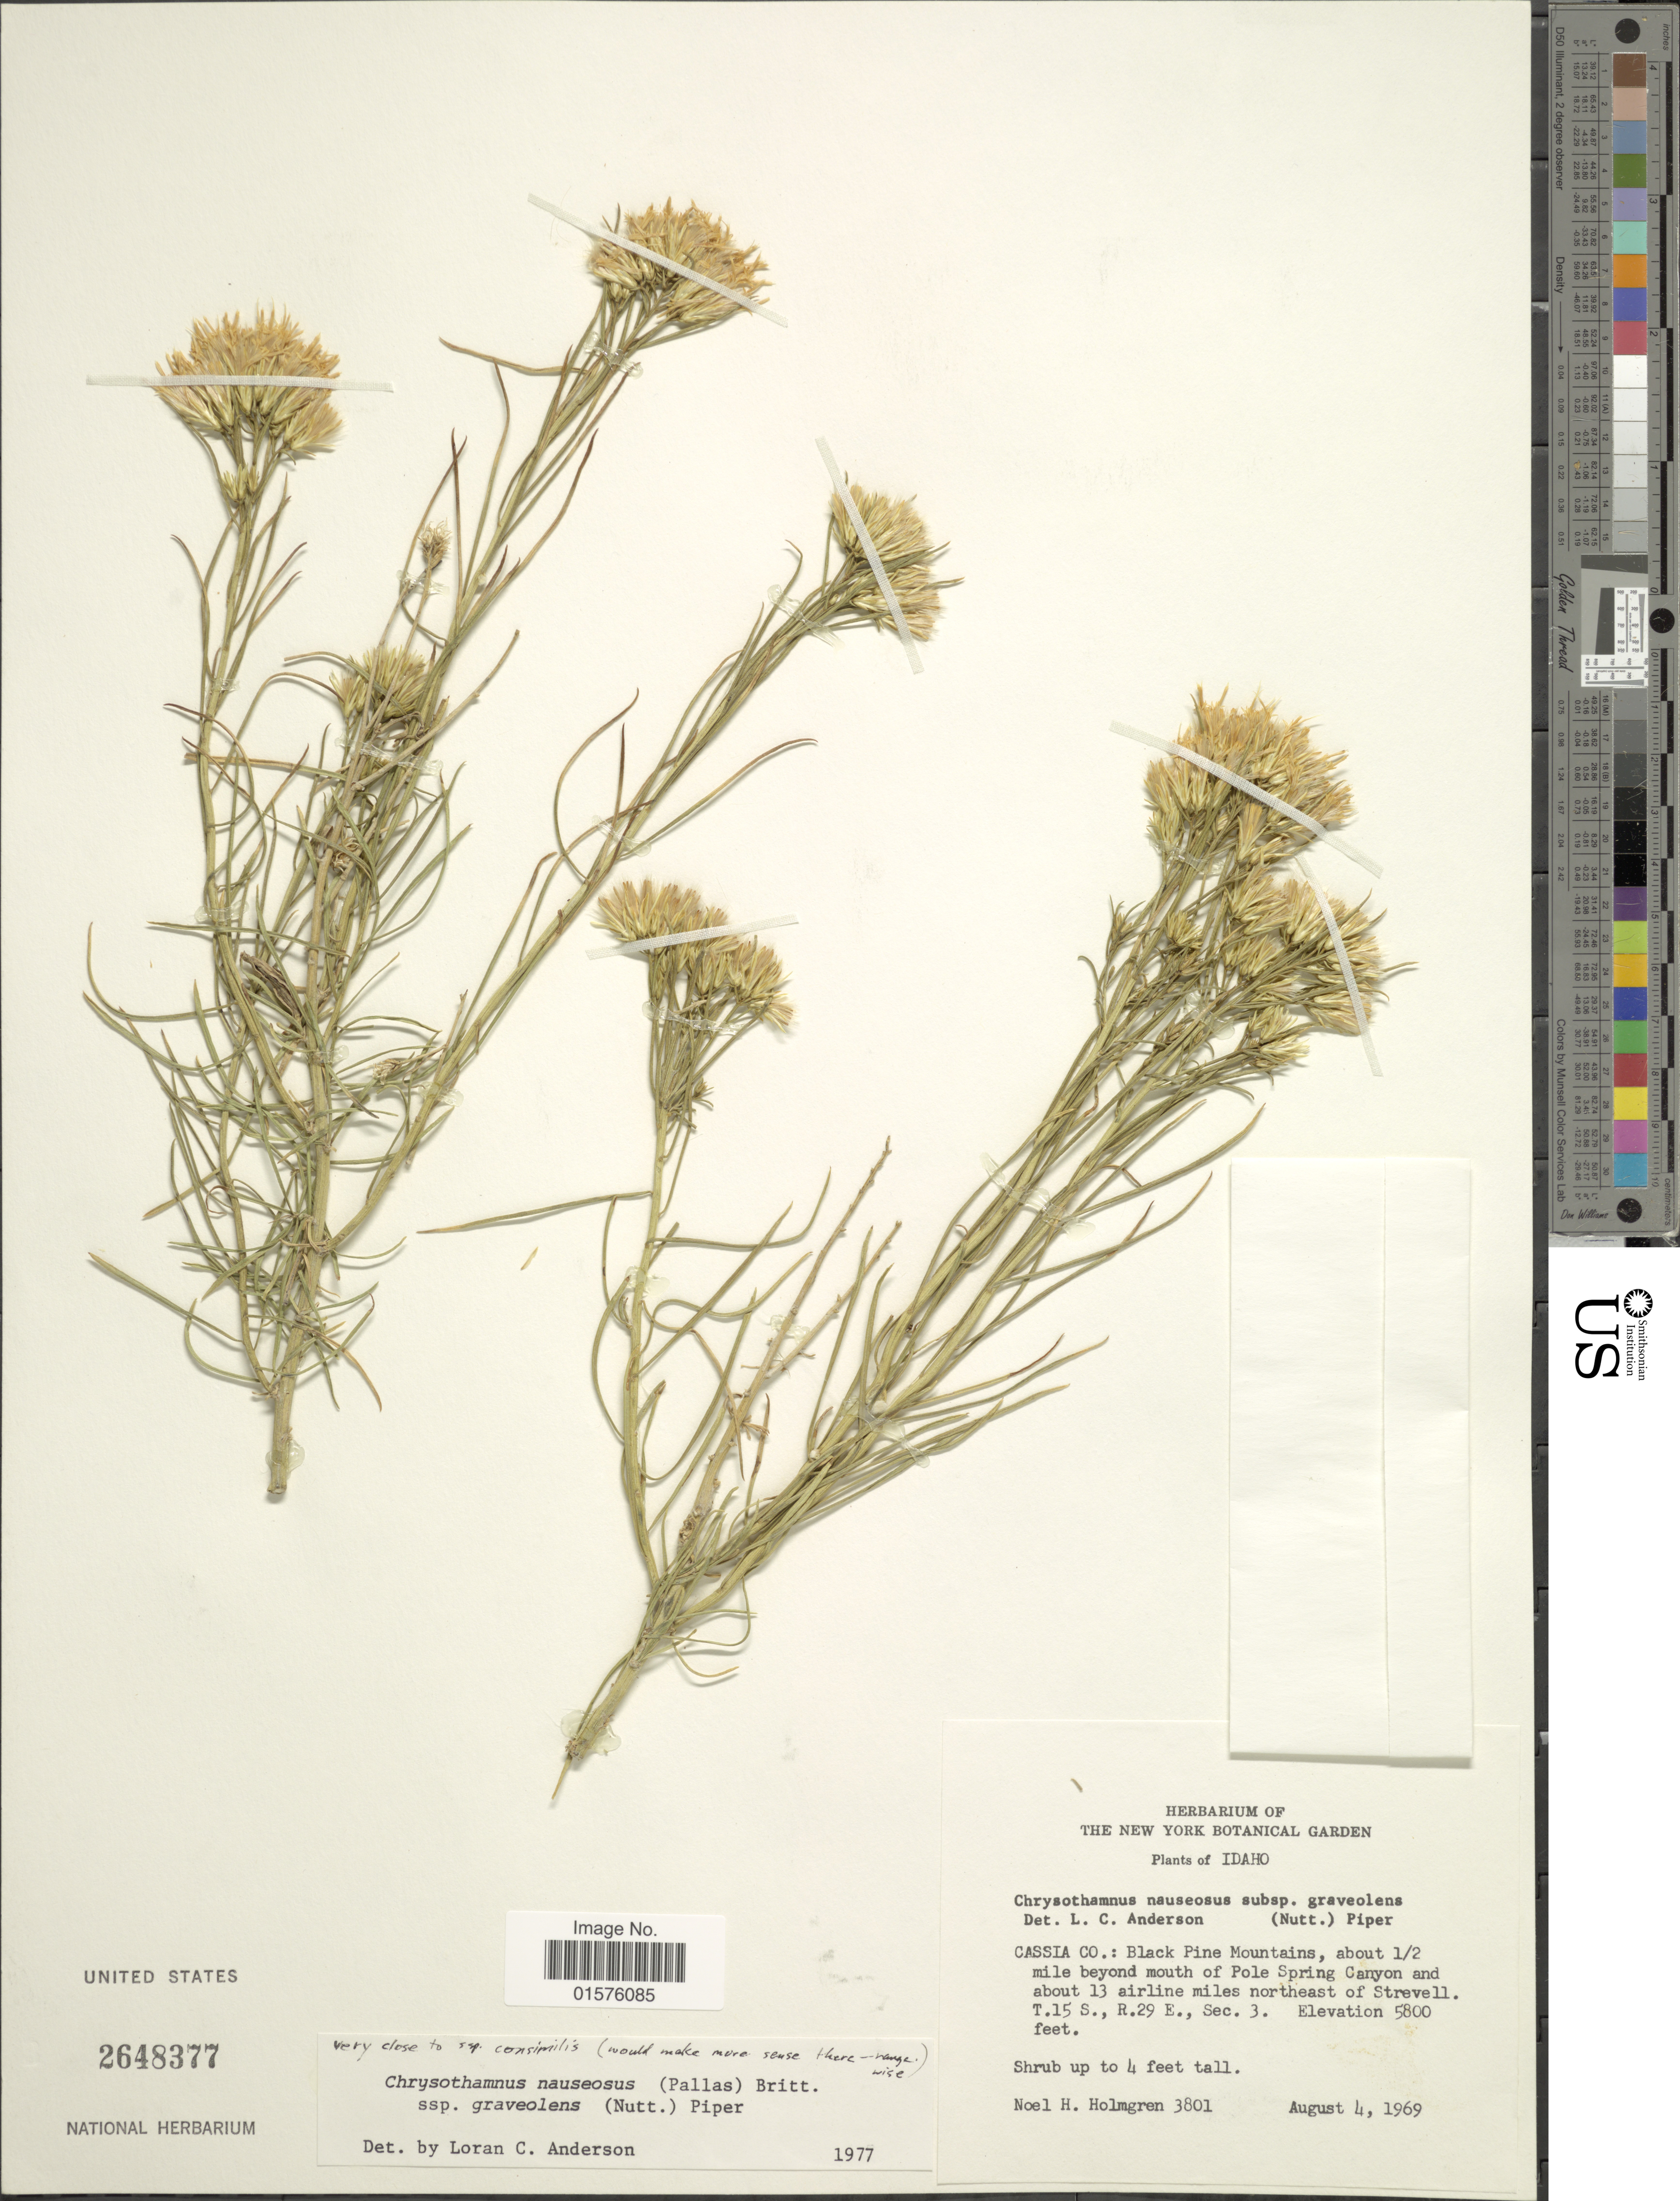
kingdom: Plantae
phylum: Tracheophyta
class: Magnoliopsida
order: Asterales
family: Asteraceae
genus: Ericameria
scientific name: Ericameria nauseosa var. graveolens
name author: (Nutt.) Reveal & Schuyler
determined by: Urbatsch, Lowell E., Curator (LSU), Louisiana State University (UNITED STATES)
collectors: N. H. Holmgren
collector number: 3801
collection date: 1969-08-04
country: United States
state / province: Idaho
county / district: Cassia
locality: Black Pine Mountains, about 1/2 mile beyond mouth of Pole Spring Canyon and about 13 airline miles northeast of Strevell. T.15S., R.29E., Sec. 3.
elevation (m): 1768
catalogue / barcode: US 2648377